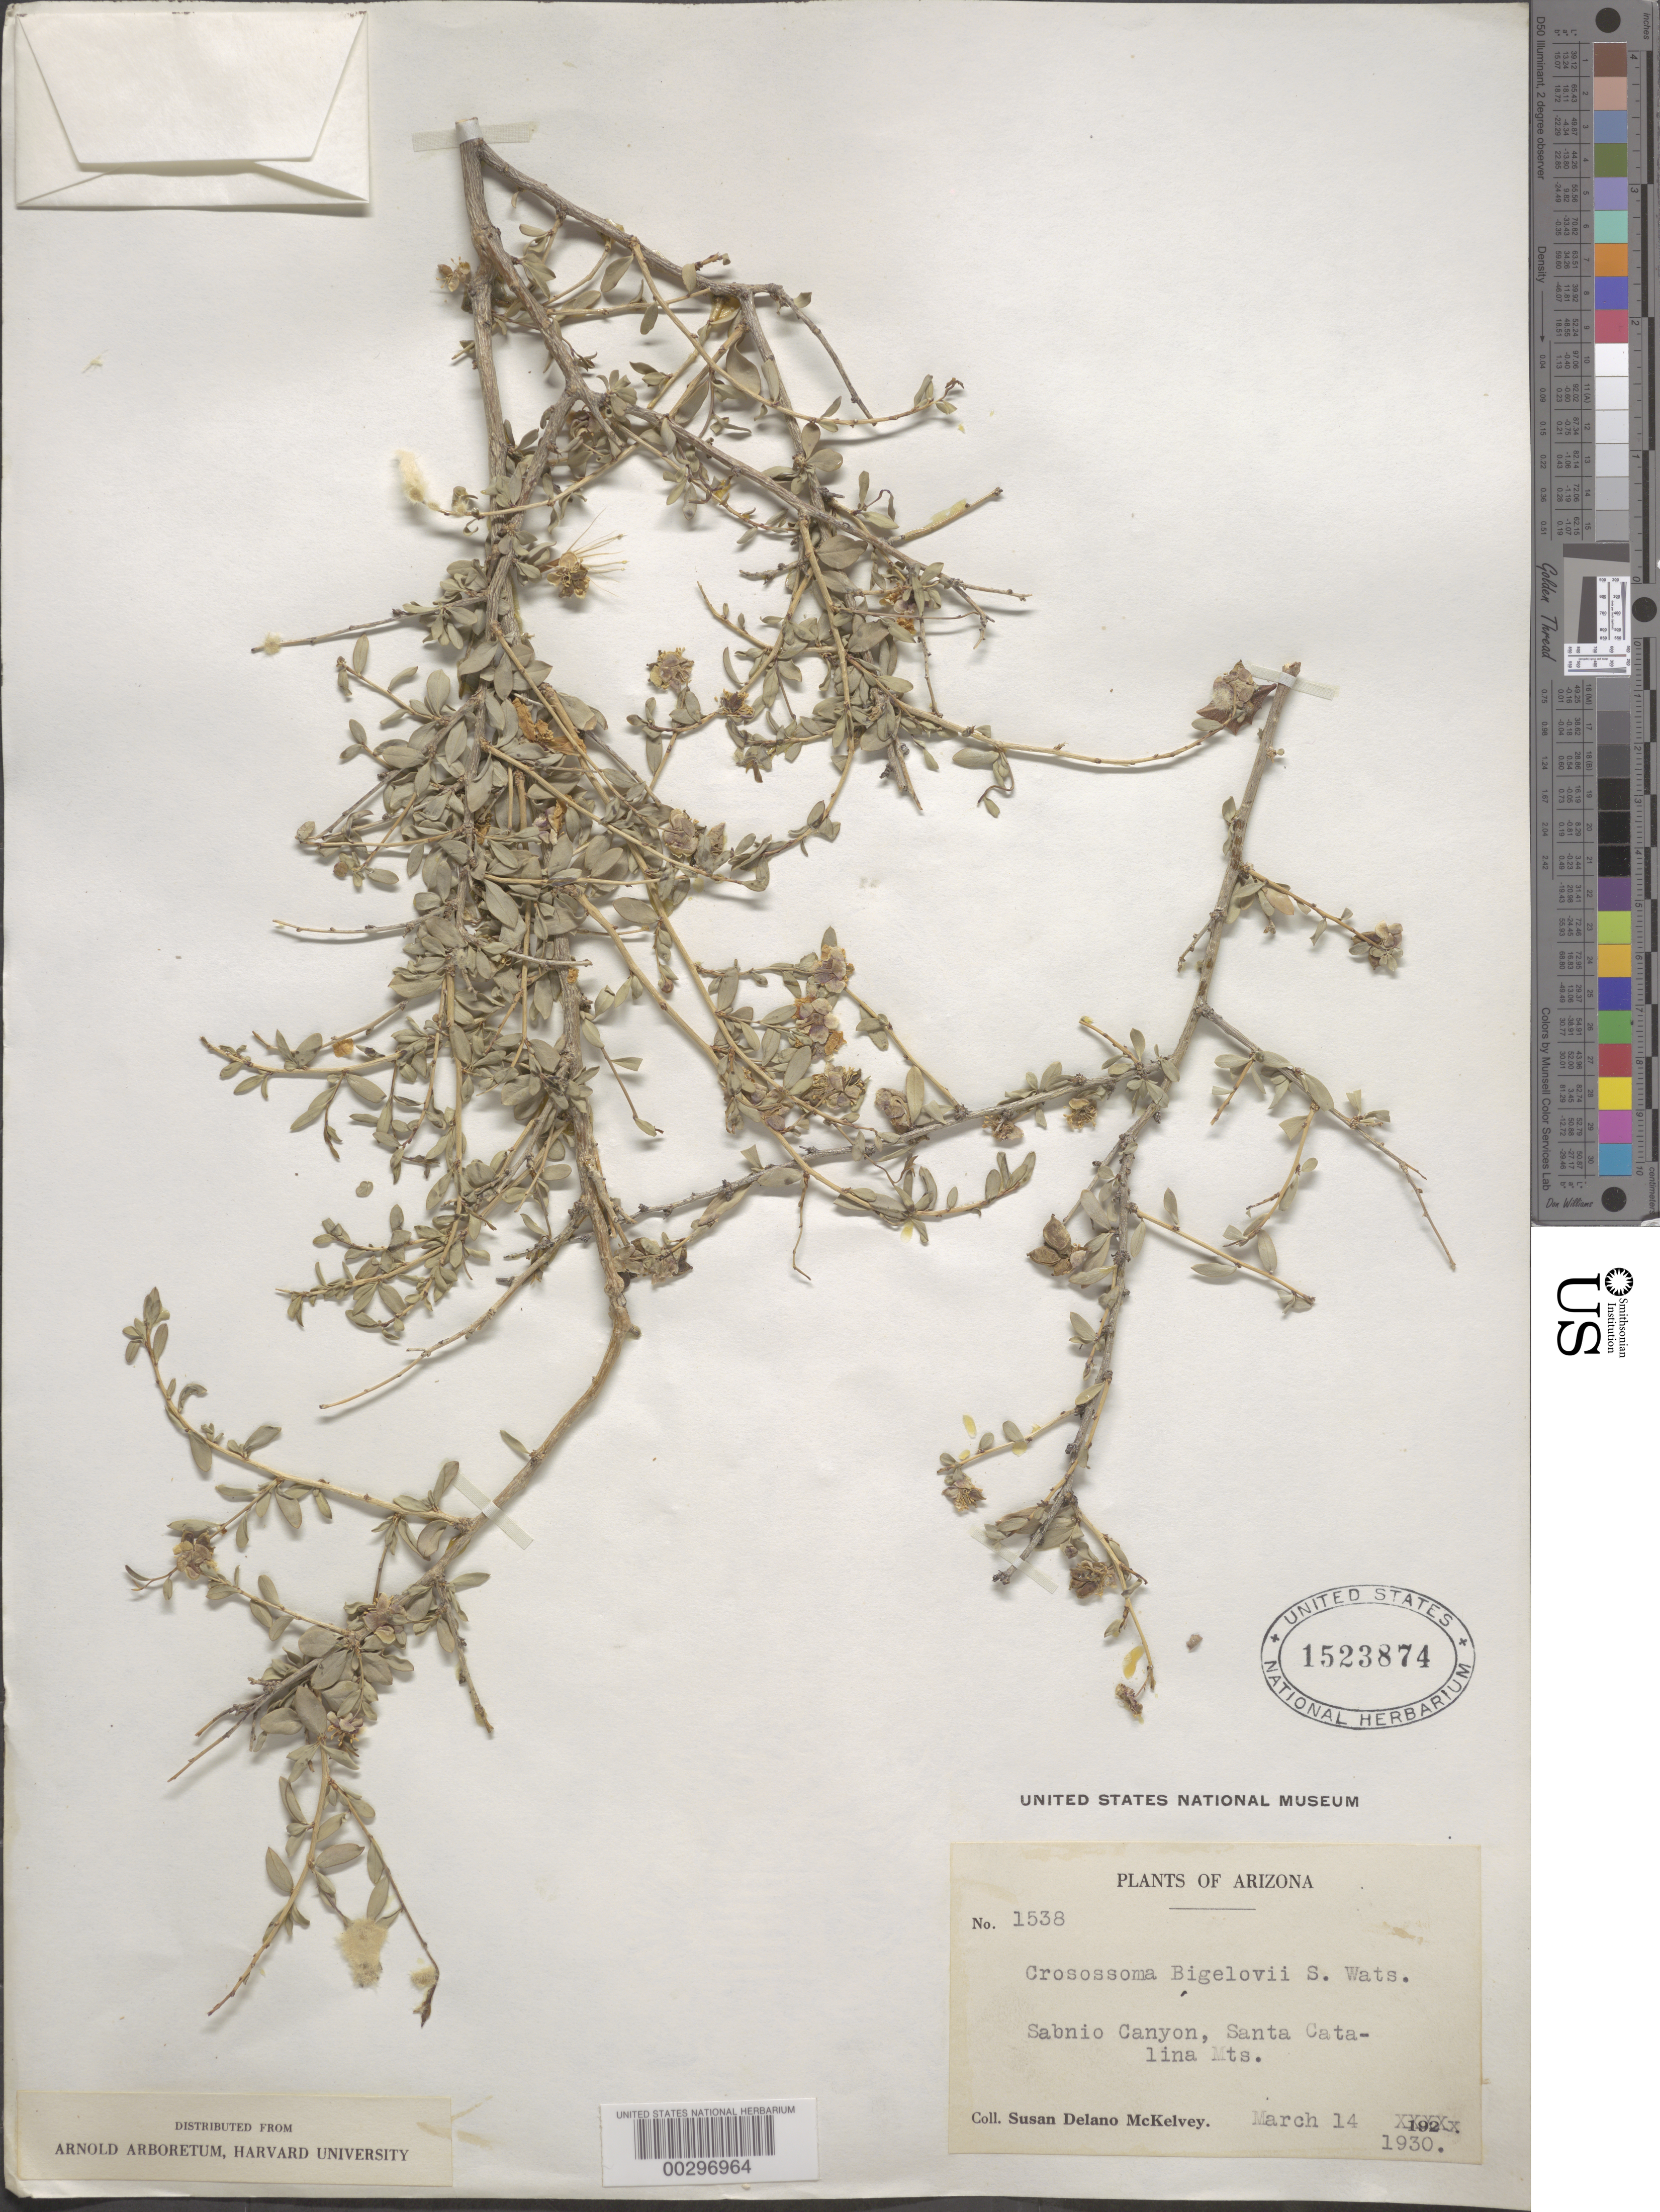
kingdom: Plantae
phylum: Tracheophyta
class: Magnoliopsida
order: Crossosomatales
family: Crossosomataceae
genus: Crossosoma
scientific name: Crossosoma bigelovii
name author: S. Watson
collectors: S. A. McKelvey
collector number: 1538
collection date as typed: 14 Mar 1930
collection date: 1930-03-14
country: United States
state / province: Arizona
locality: Sabino canyon, santa catalina mts.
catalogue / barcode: US 1523874